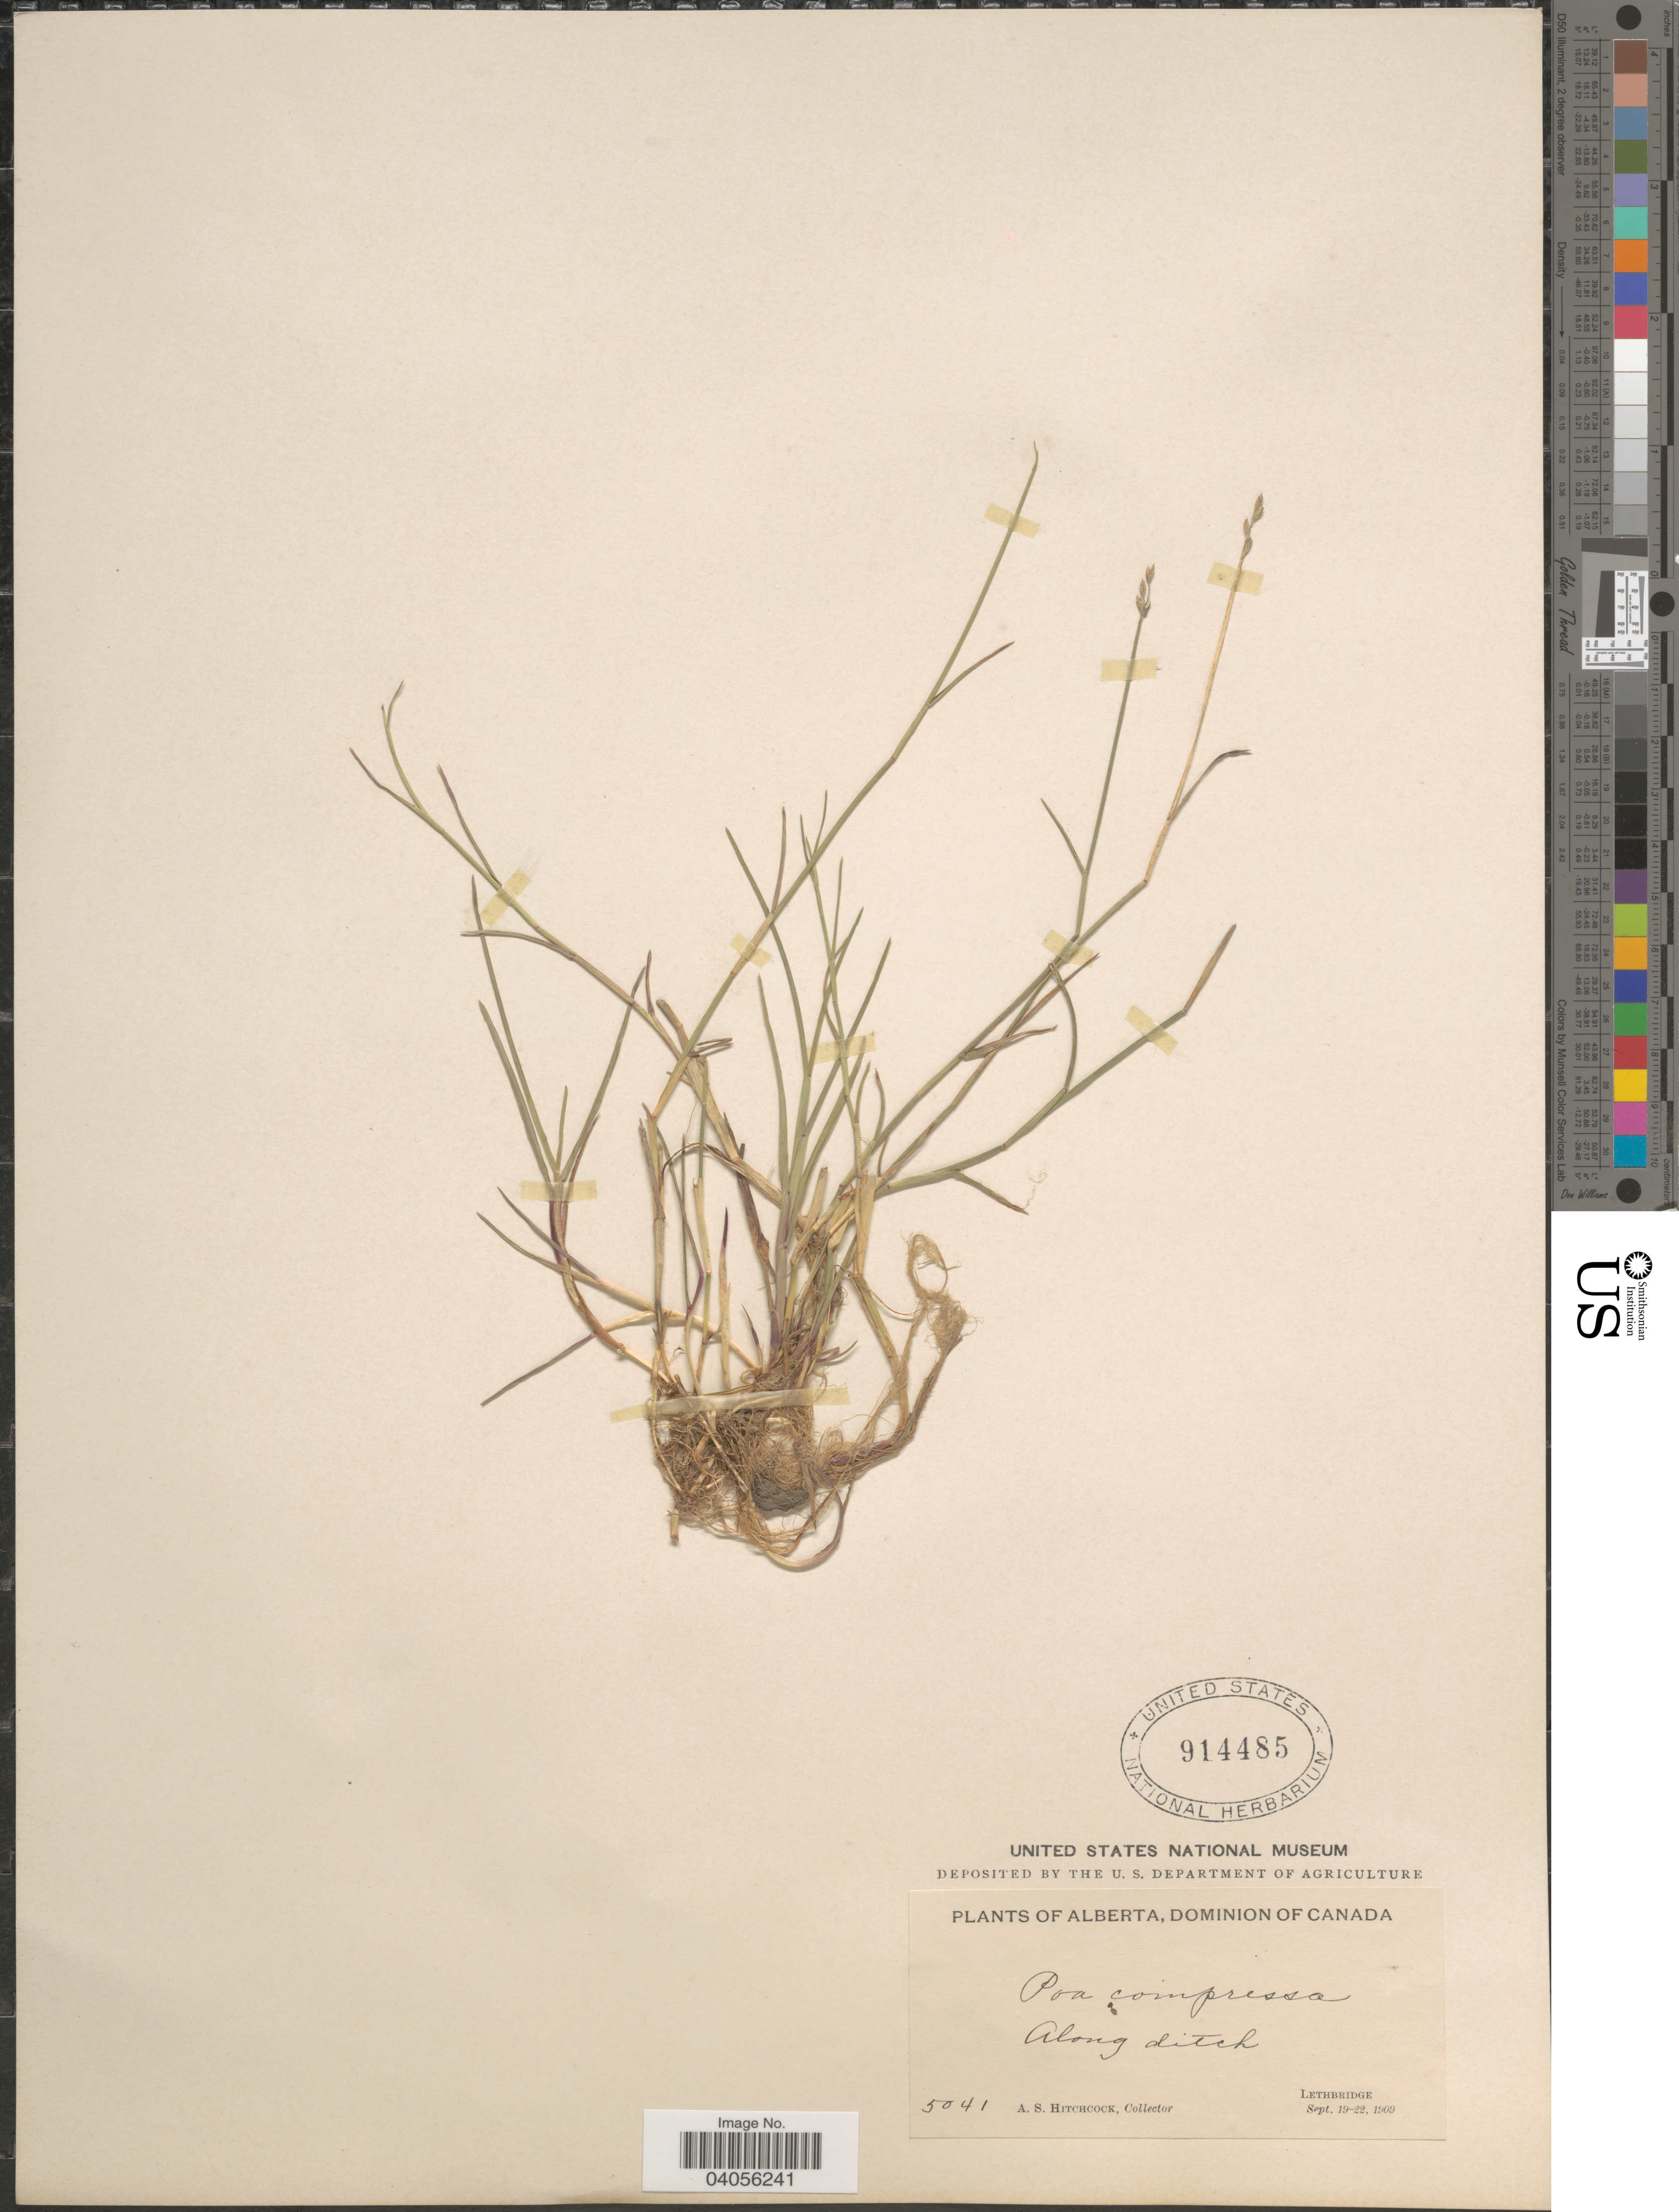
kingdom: Plantae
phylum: Tracheophyta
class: Liliopsida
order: Poales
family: Poaceae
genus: Poa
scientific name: Poa compressa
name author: L.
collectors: A. S. Hitchcock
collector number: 5041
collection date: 1909-09-19/1909-09-22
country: Canada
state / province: Alberta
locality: Dominion of Canada. Lethbridge.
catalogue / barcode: US 914485